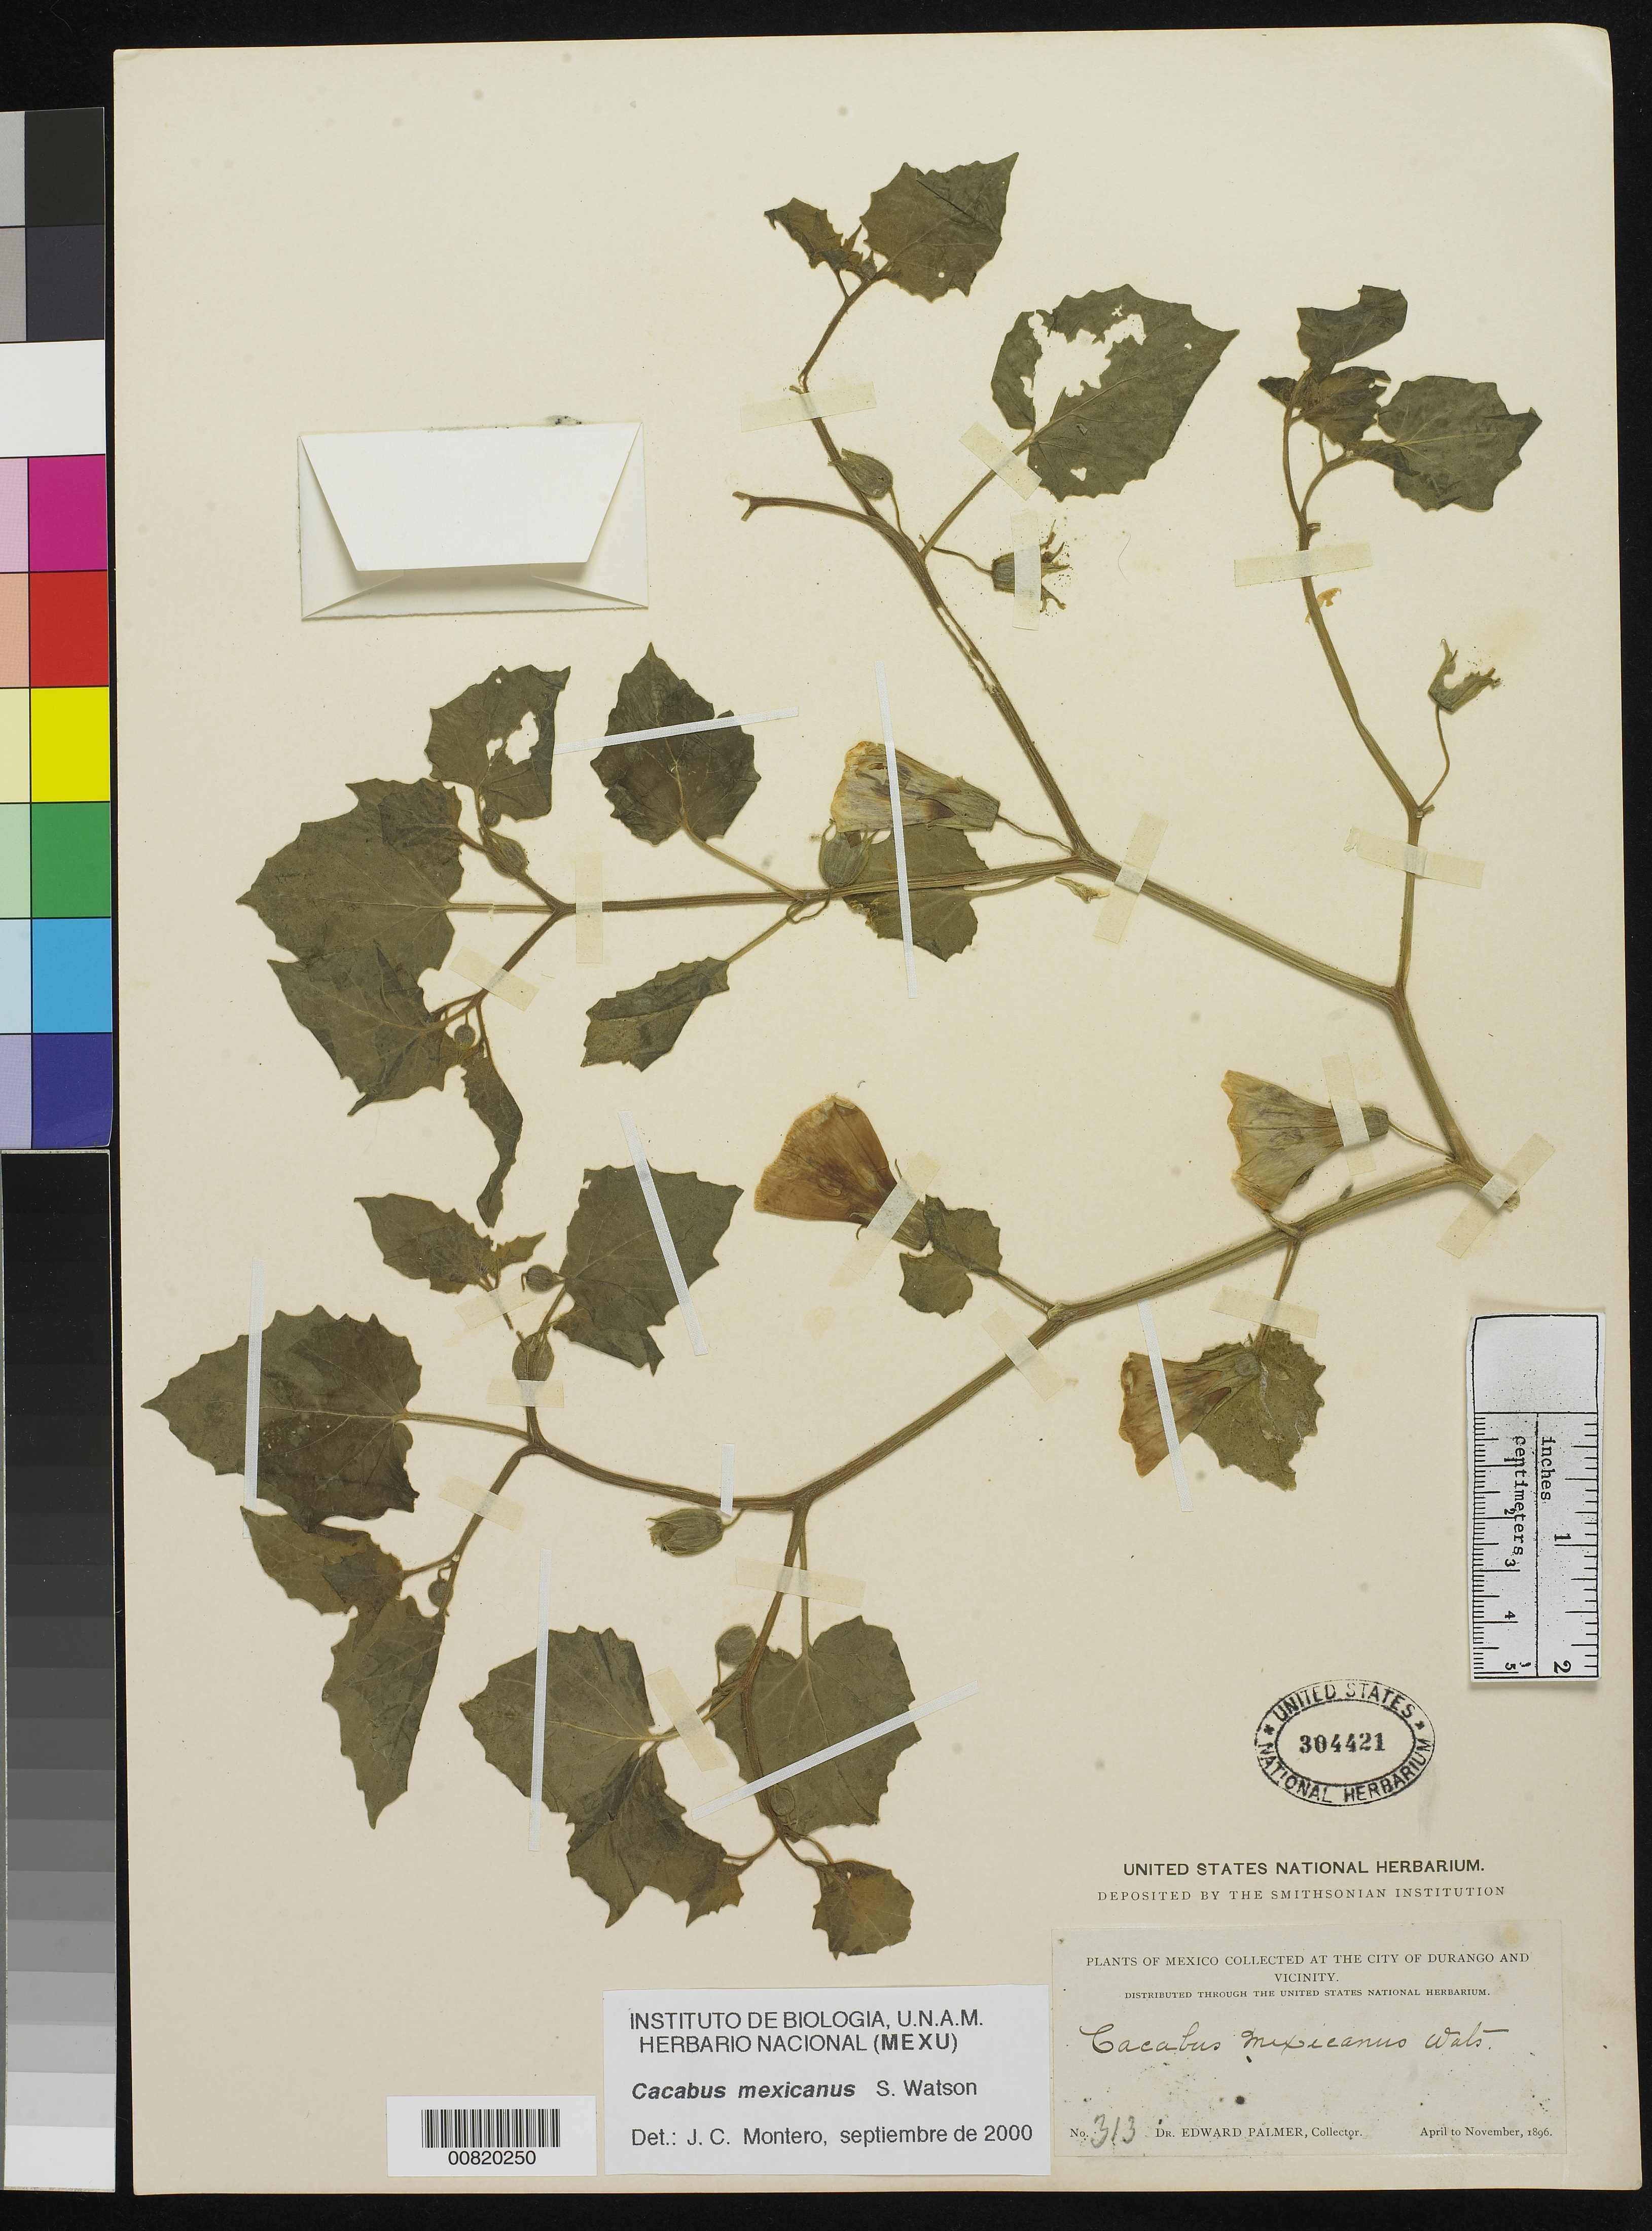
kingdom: Plantae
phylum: Tracheophyta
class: Magnoliopsida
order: Solanales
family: Solanaceae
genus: Cacabus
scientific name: Cacabus mexicanus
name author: S. Watson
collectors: E. Palmer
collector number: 313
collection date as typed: Apr 1896 to -- Nov 1896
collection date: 1896-04/1896-11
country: Mexico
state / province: Durango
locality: City of Durango and vicinity.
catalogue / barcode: US 304421